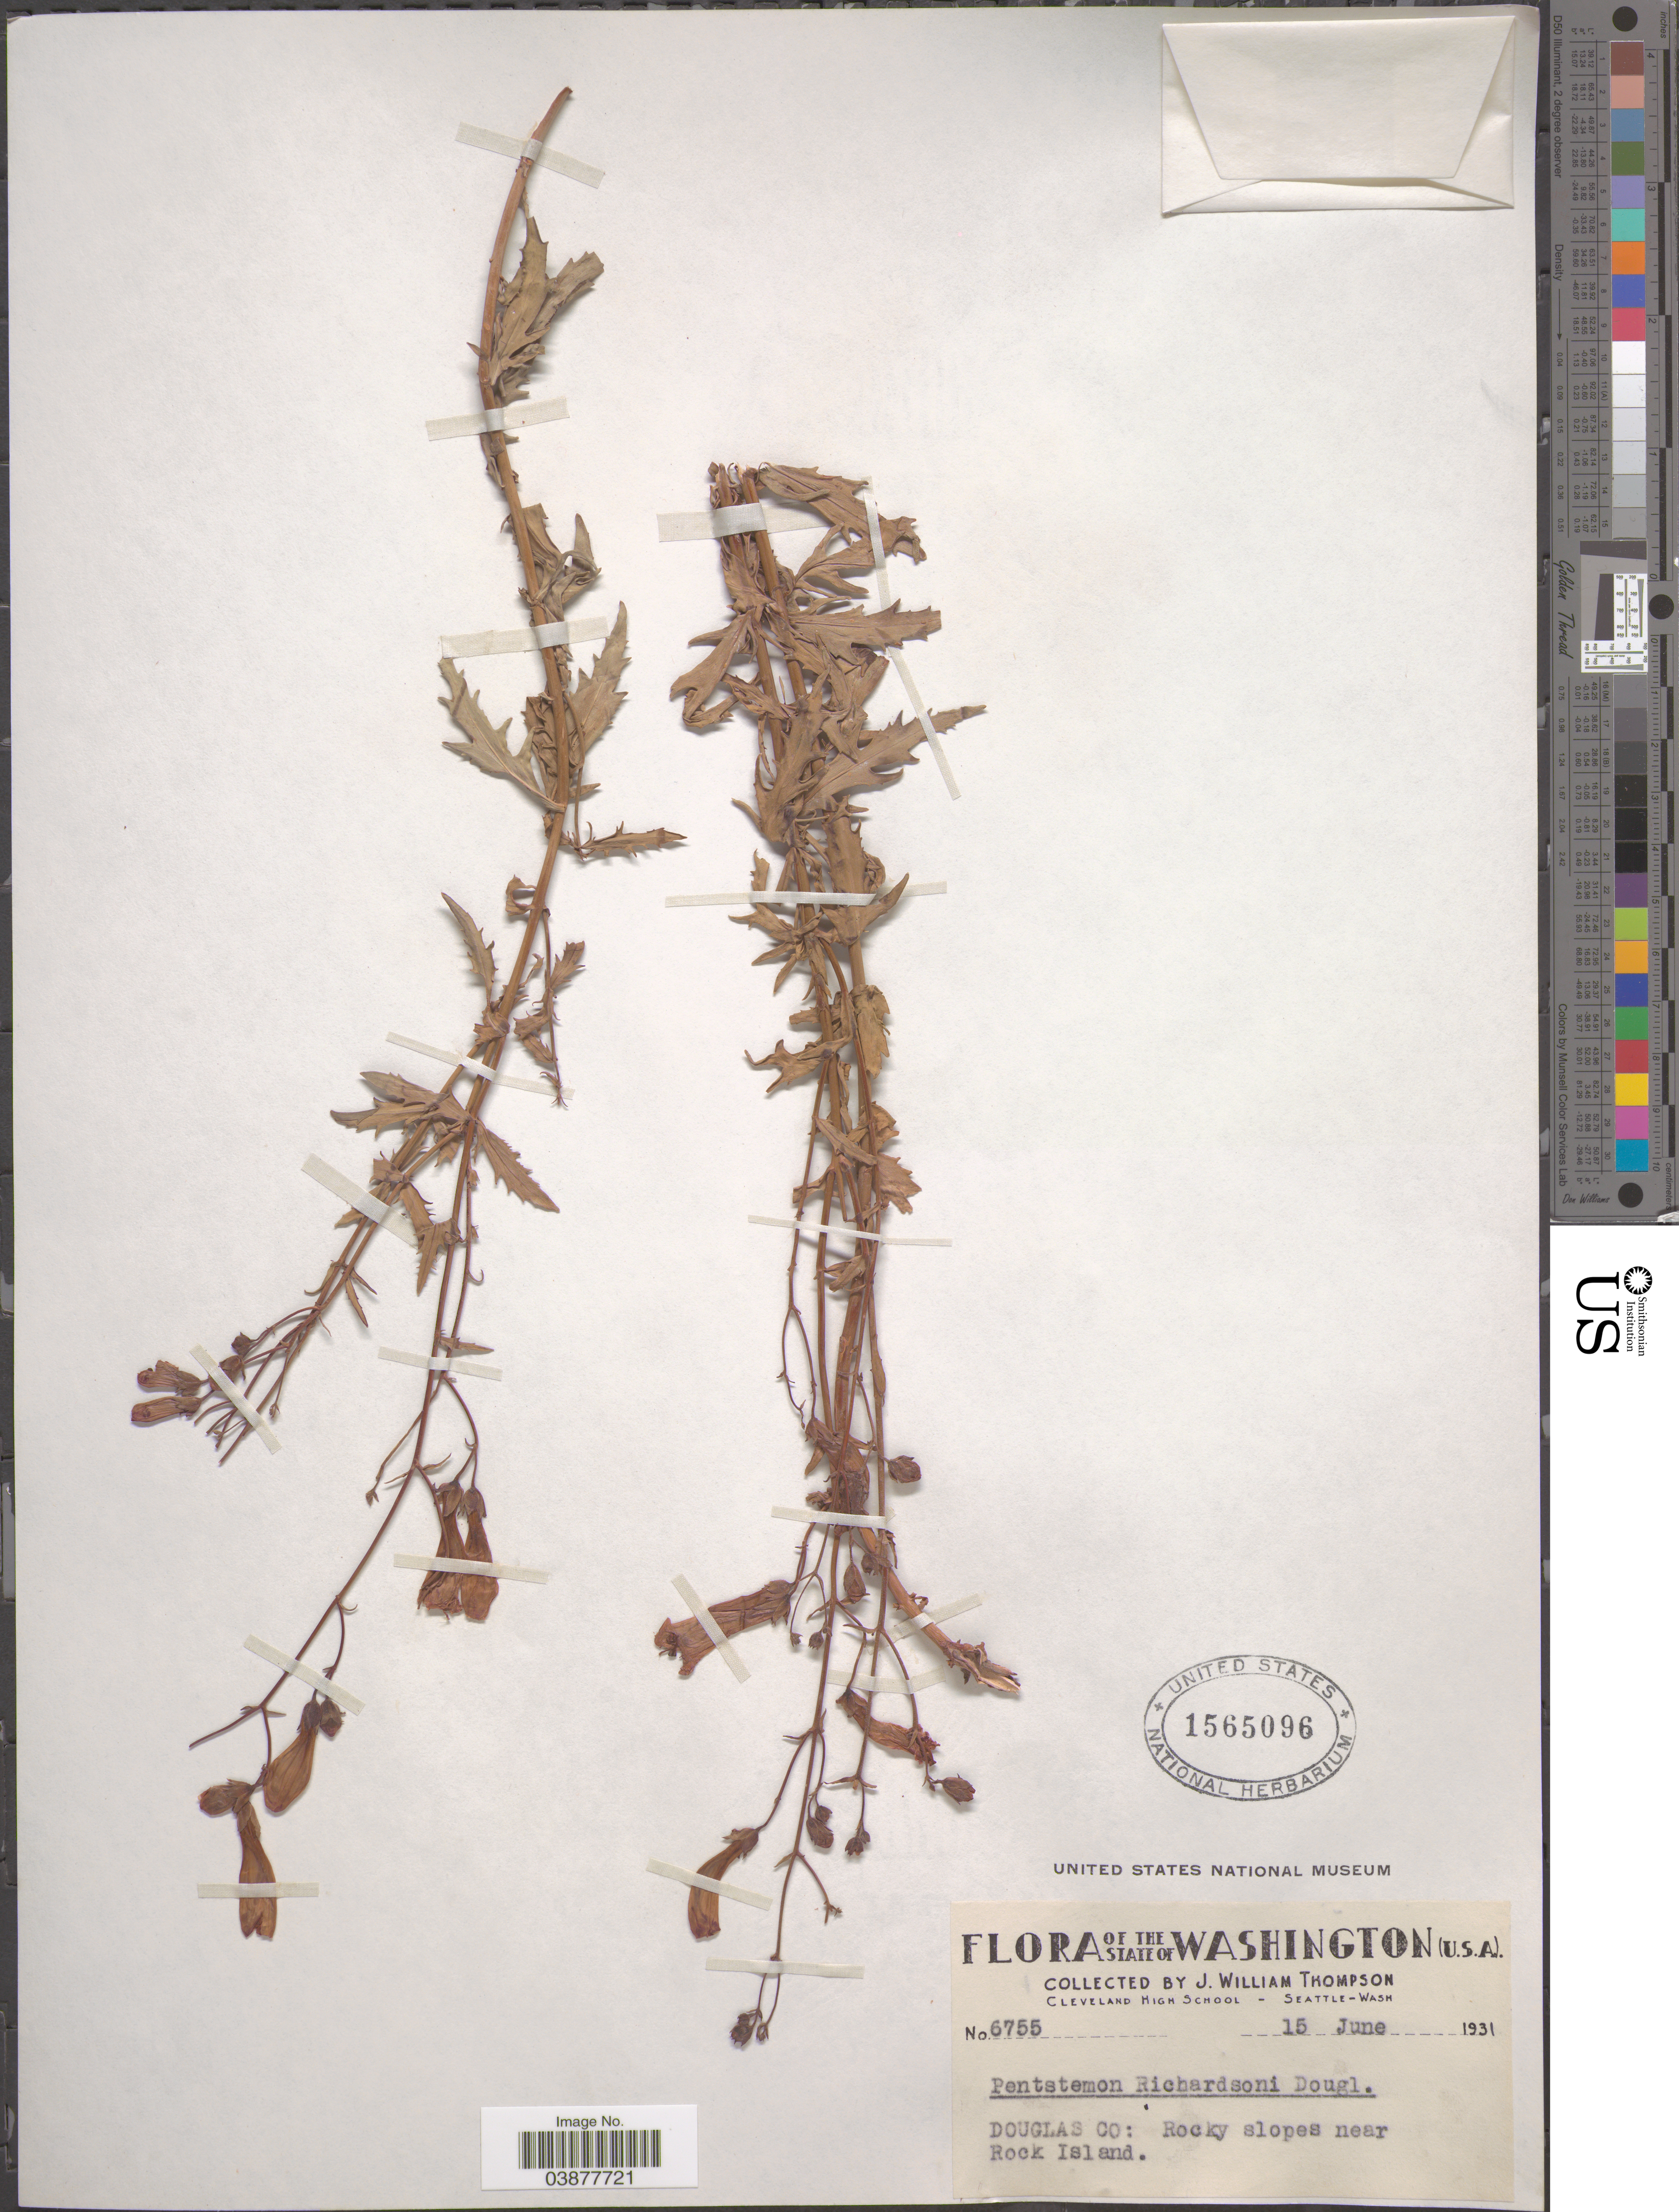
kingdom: Plantae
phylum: Tracheophyta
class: Magnoliopsida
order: Lamiales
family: Plantaginaceae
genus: Penstemon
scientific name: Penstemon richardsonii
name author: Douglas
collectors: J. W. Thompson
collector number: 6755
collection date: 1931-06-15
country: United States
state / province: Washington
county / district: Douglas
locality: Douglas Co: Rocky slopes near Rock Island.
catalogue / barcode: US 1565096